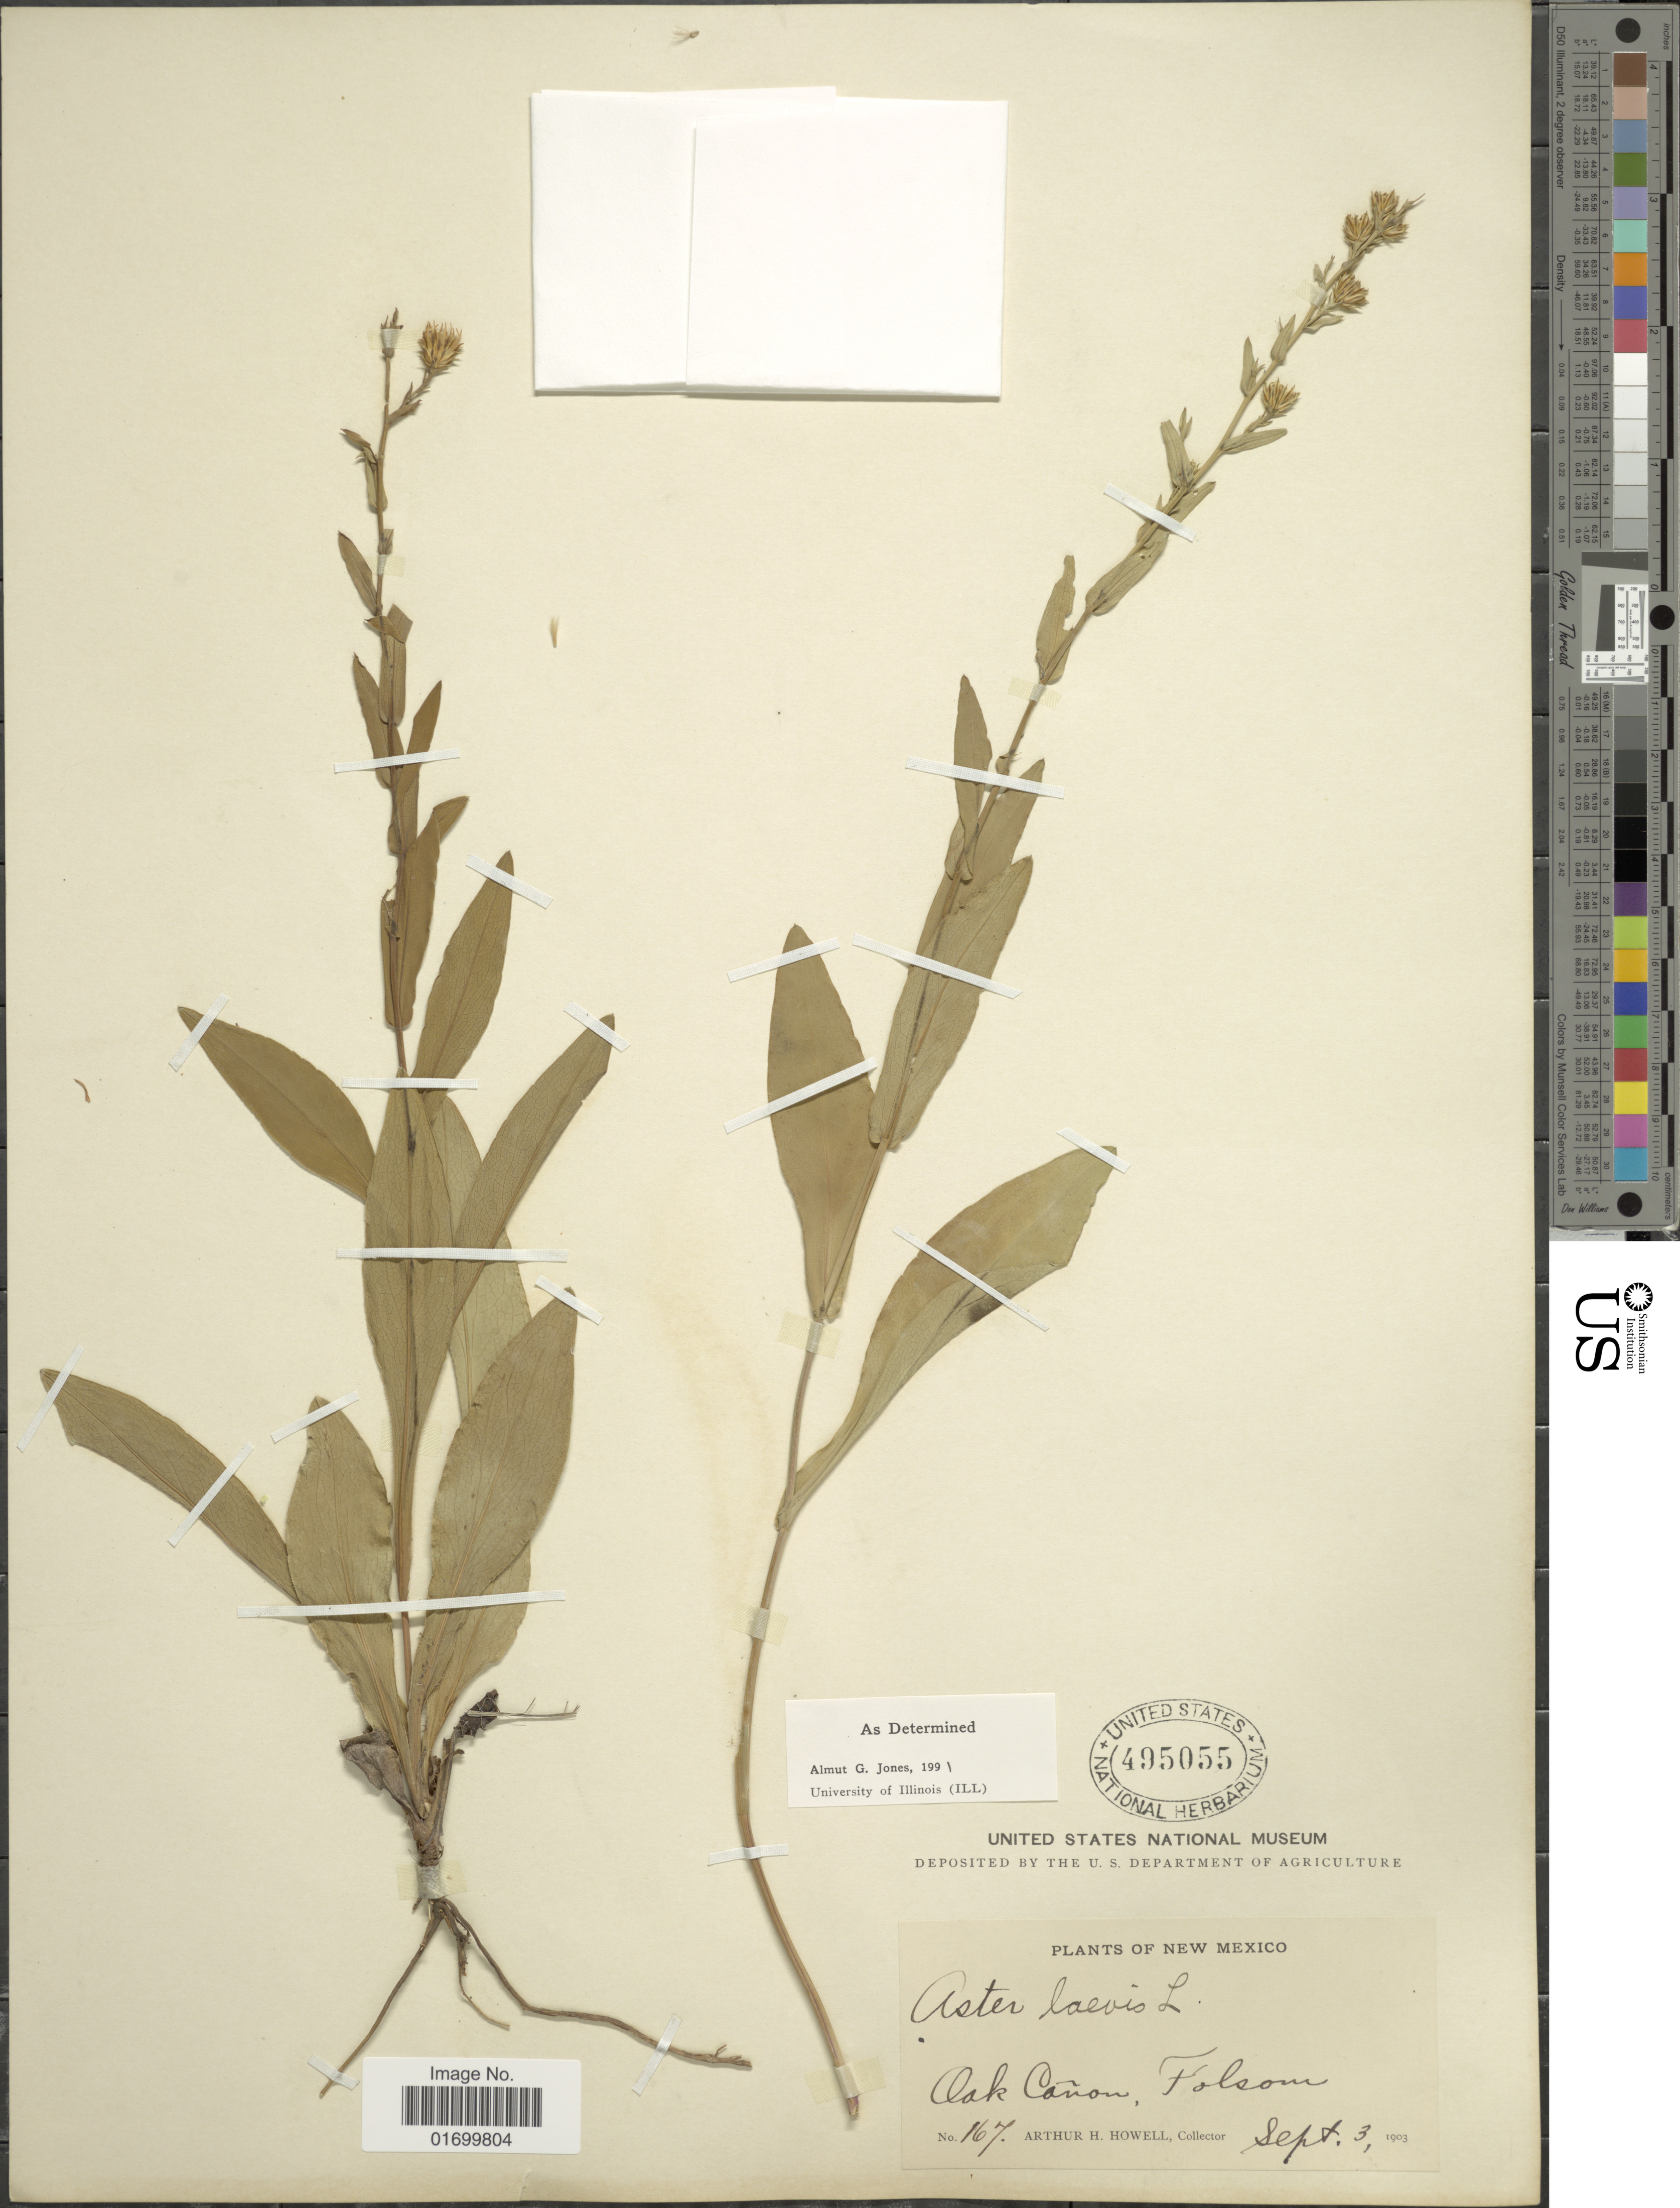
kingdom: Plantae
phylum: Tracheophyta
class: Magnoliopsida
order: Asterales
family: Asteraceae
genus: Symphyotrichum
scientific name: Symphyotrichum laeve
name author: (L.) Á. Löve & D. Löve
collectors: A. H. Howell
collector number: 167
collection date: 1903-09-03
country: United States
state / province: New Mexico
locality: Oak Canon, Folsom.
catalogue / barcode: US 495055